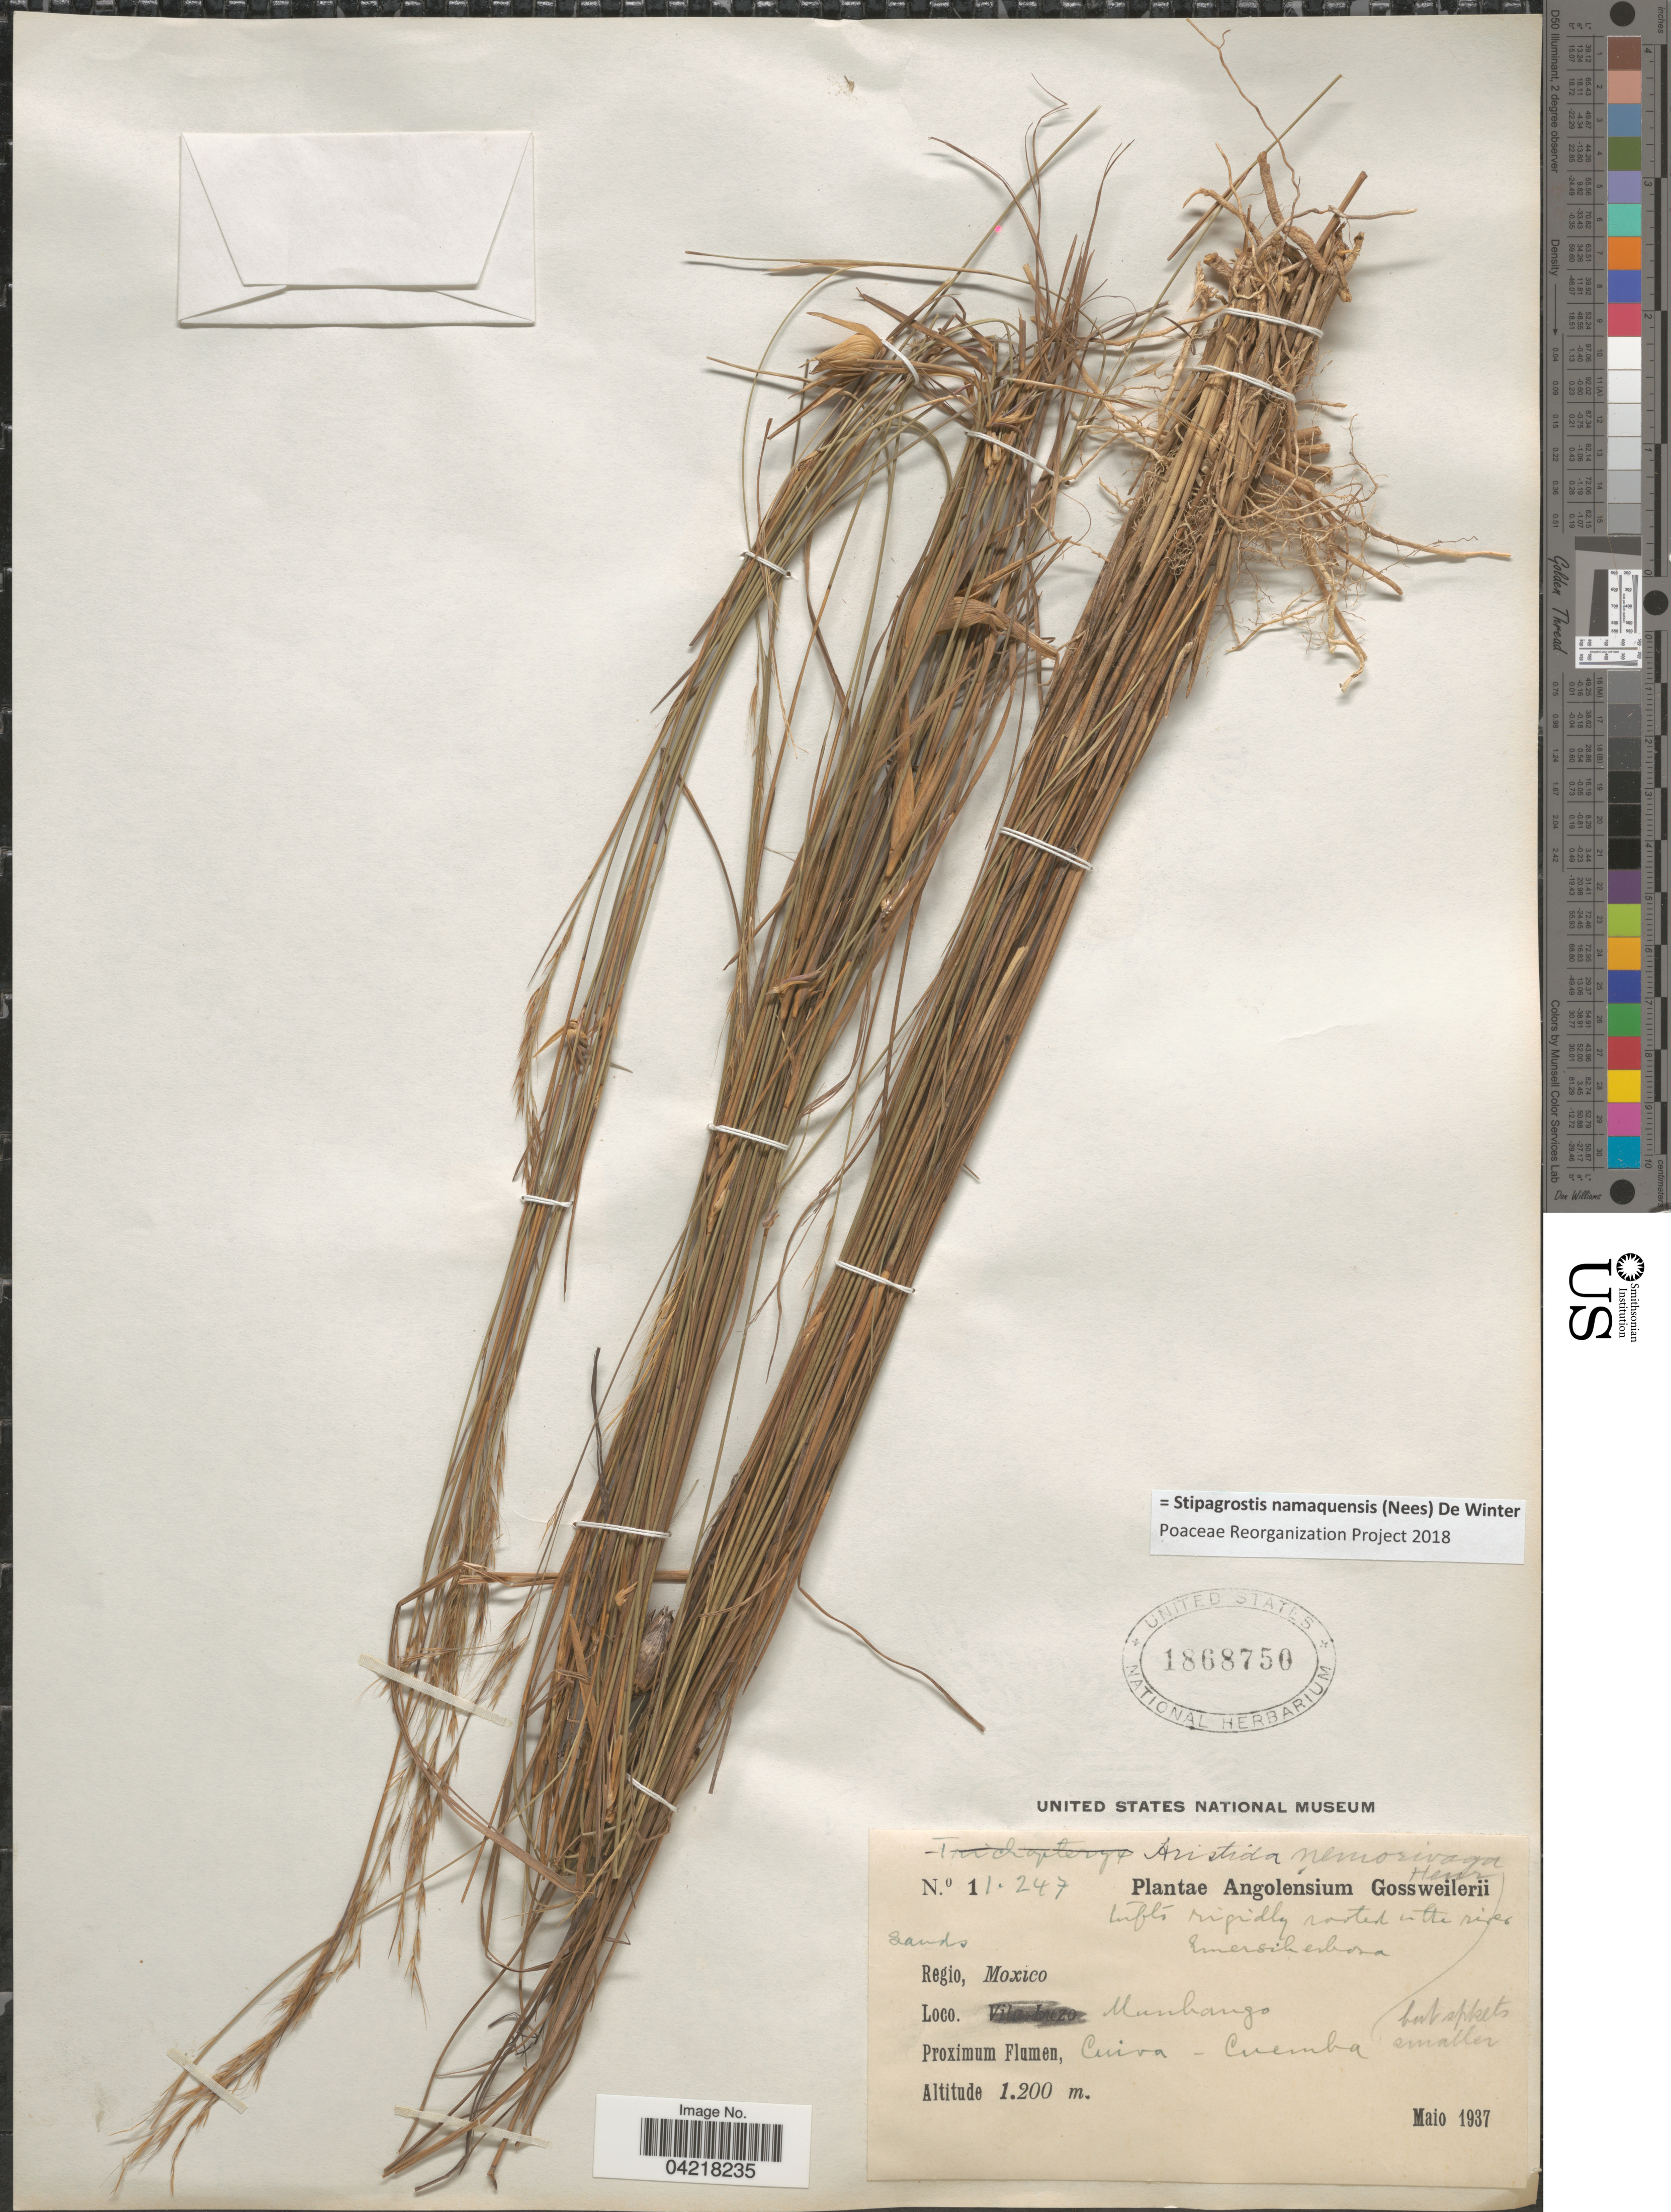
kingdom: Plantae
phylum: Tracheophyta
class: Liliopsida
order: Poales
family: Poaceae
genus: Stipagrostis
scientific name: Stipagrostis namaquensis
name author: (Nees) De Winter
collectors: Gossweiler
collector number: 11247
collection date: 1937-05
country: Angola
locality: Angolensium. Regio, Moxico. Munhango. Proximum Flumen, Cuiva-Cuemba.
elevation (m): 1200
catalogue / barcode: US 1868750